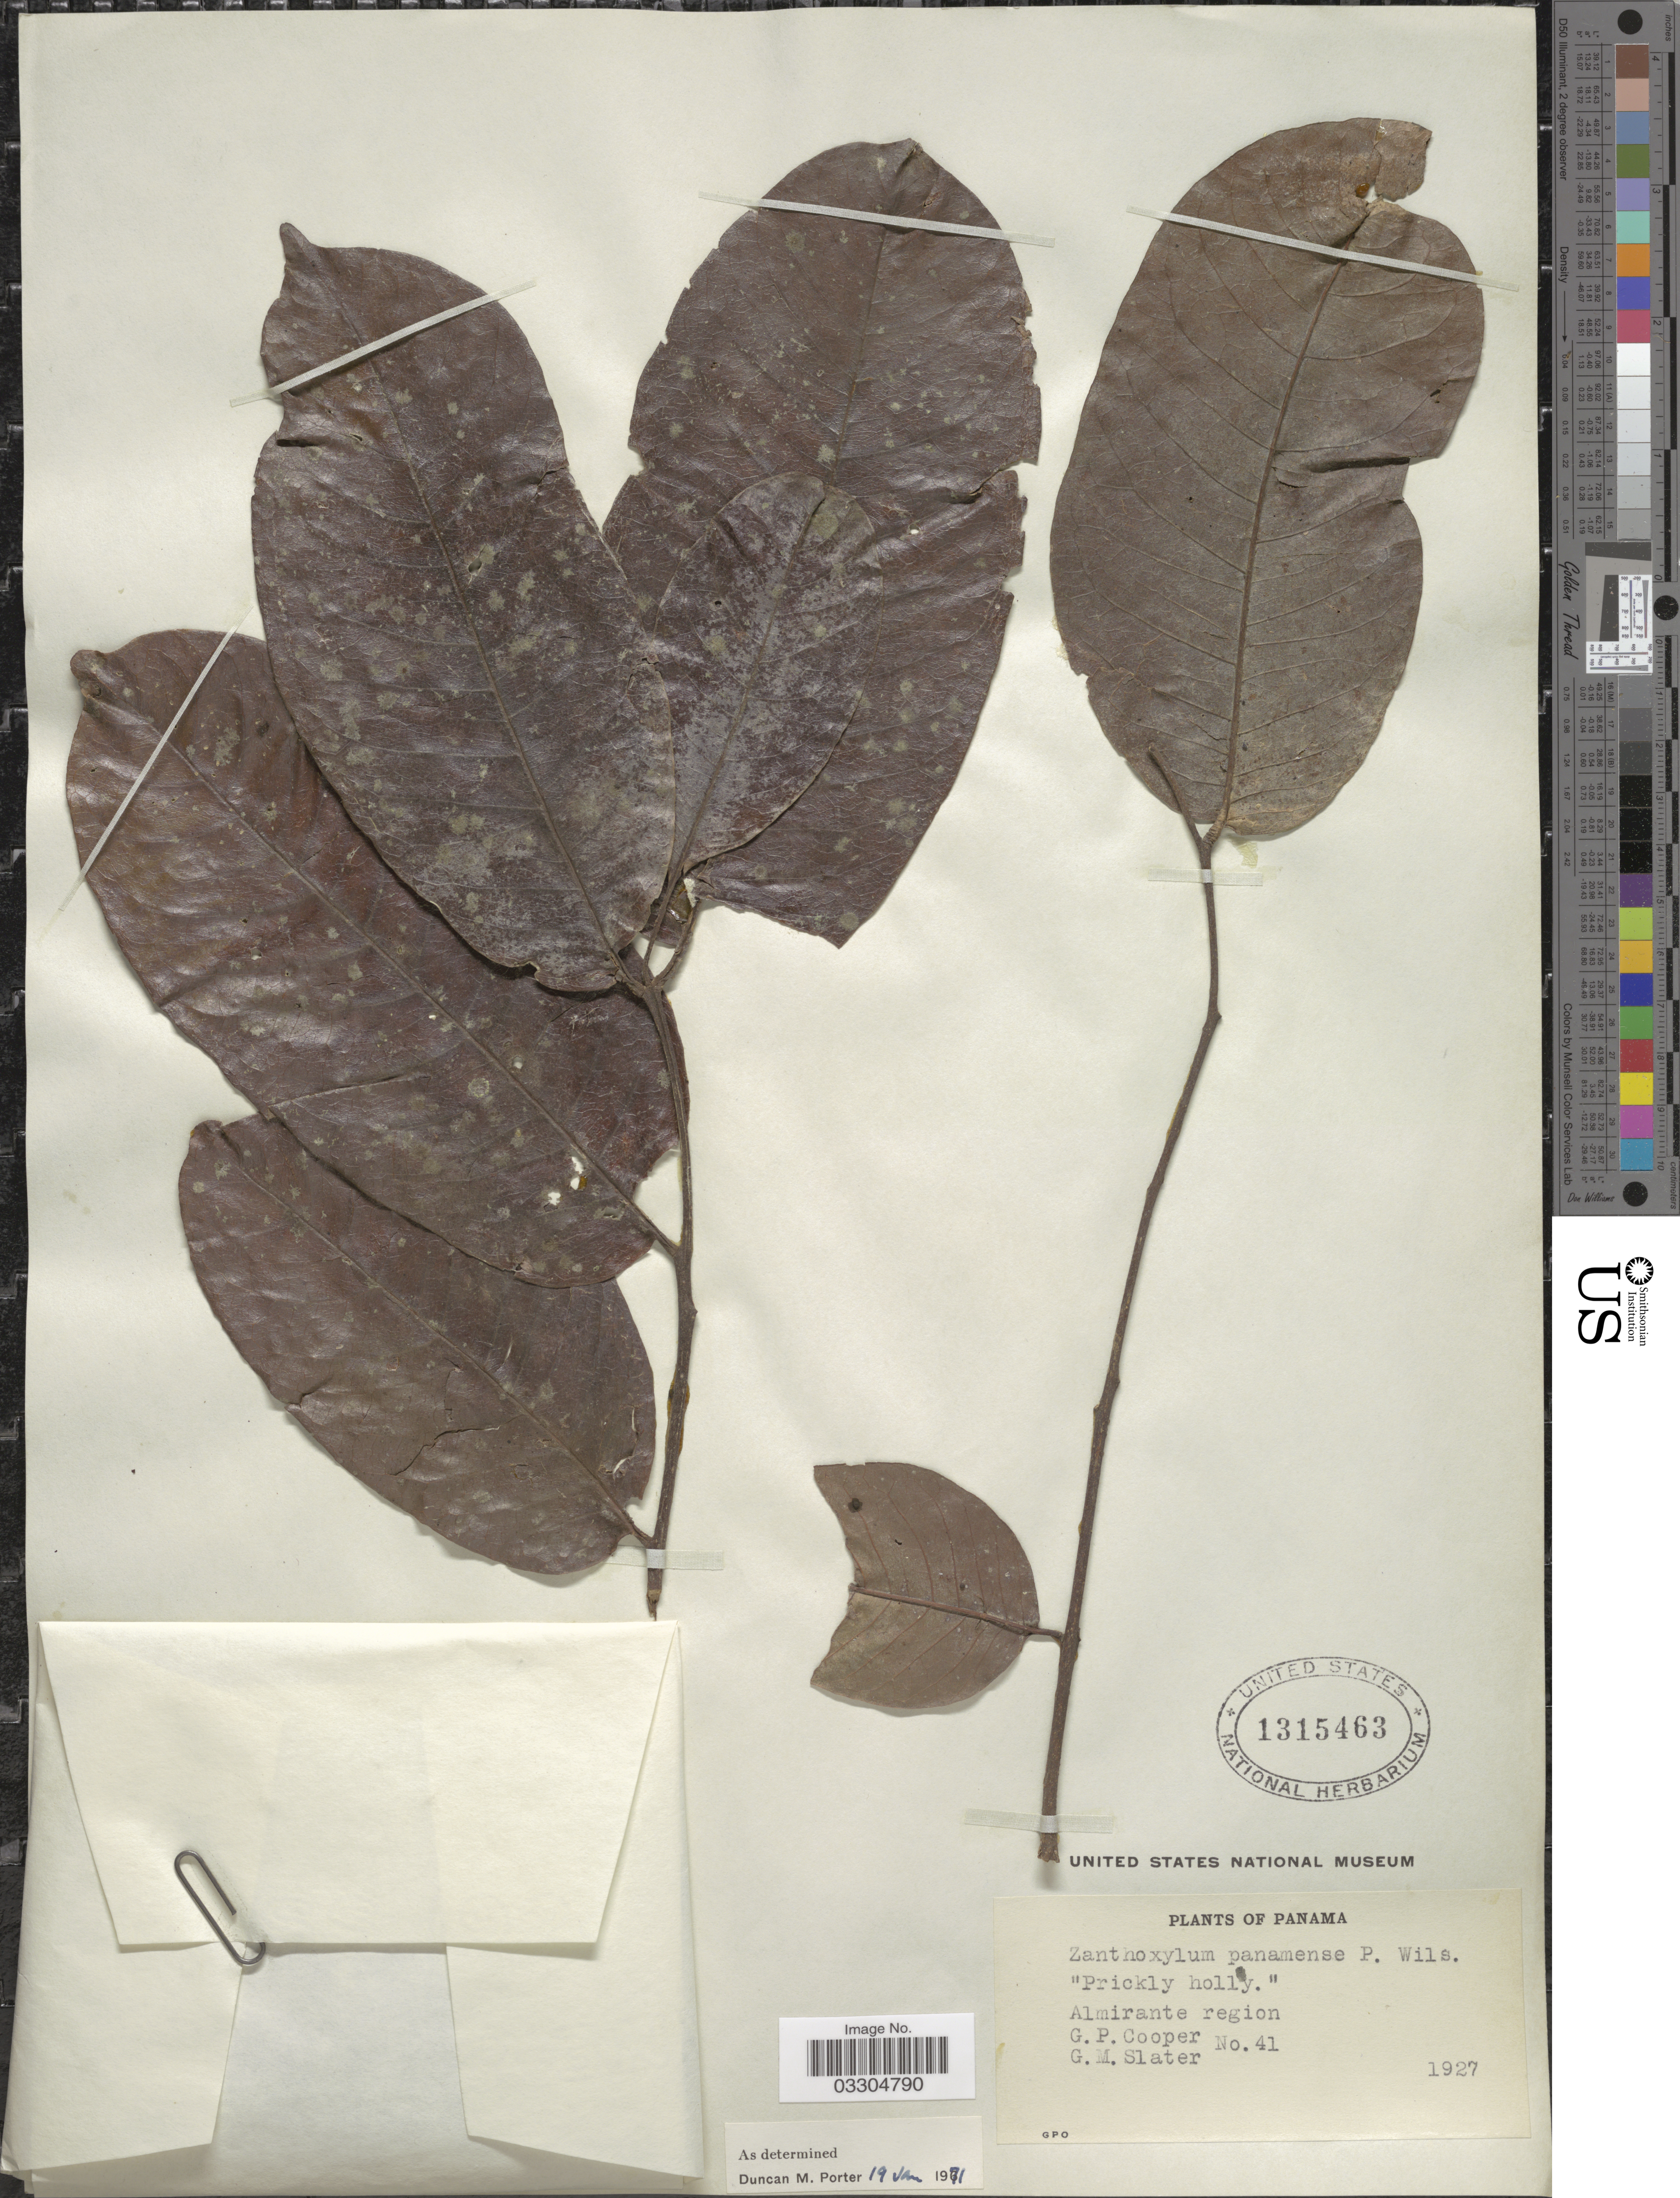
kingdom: Plantae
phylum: Tracheophyta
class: Magnoliopsida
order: Sapindales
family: Rutaceae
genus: Zanthoxylum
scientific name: Zanthoxylum panamense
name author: P. Wilson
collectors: G. Cooper & G. Slater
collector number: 41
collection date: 1927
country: Panama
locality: Almirante region.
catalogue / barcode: US 1315463